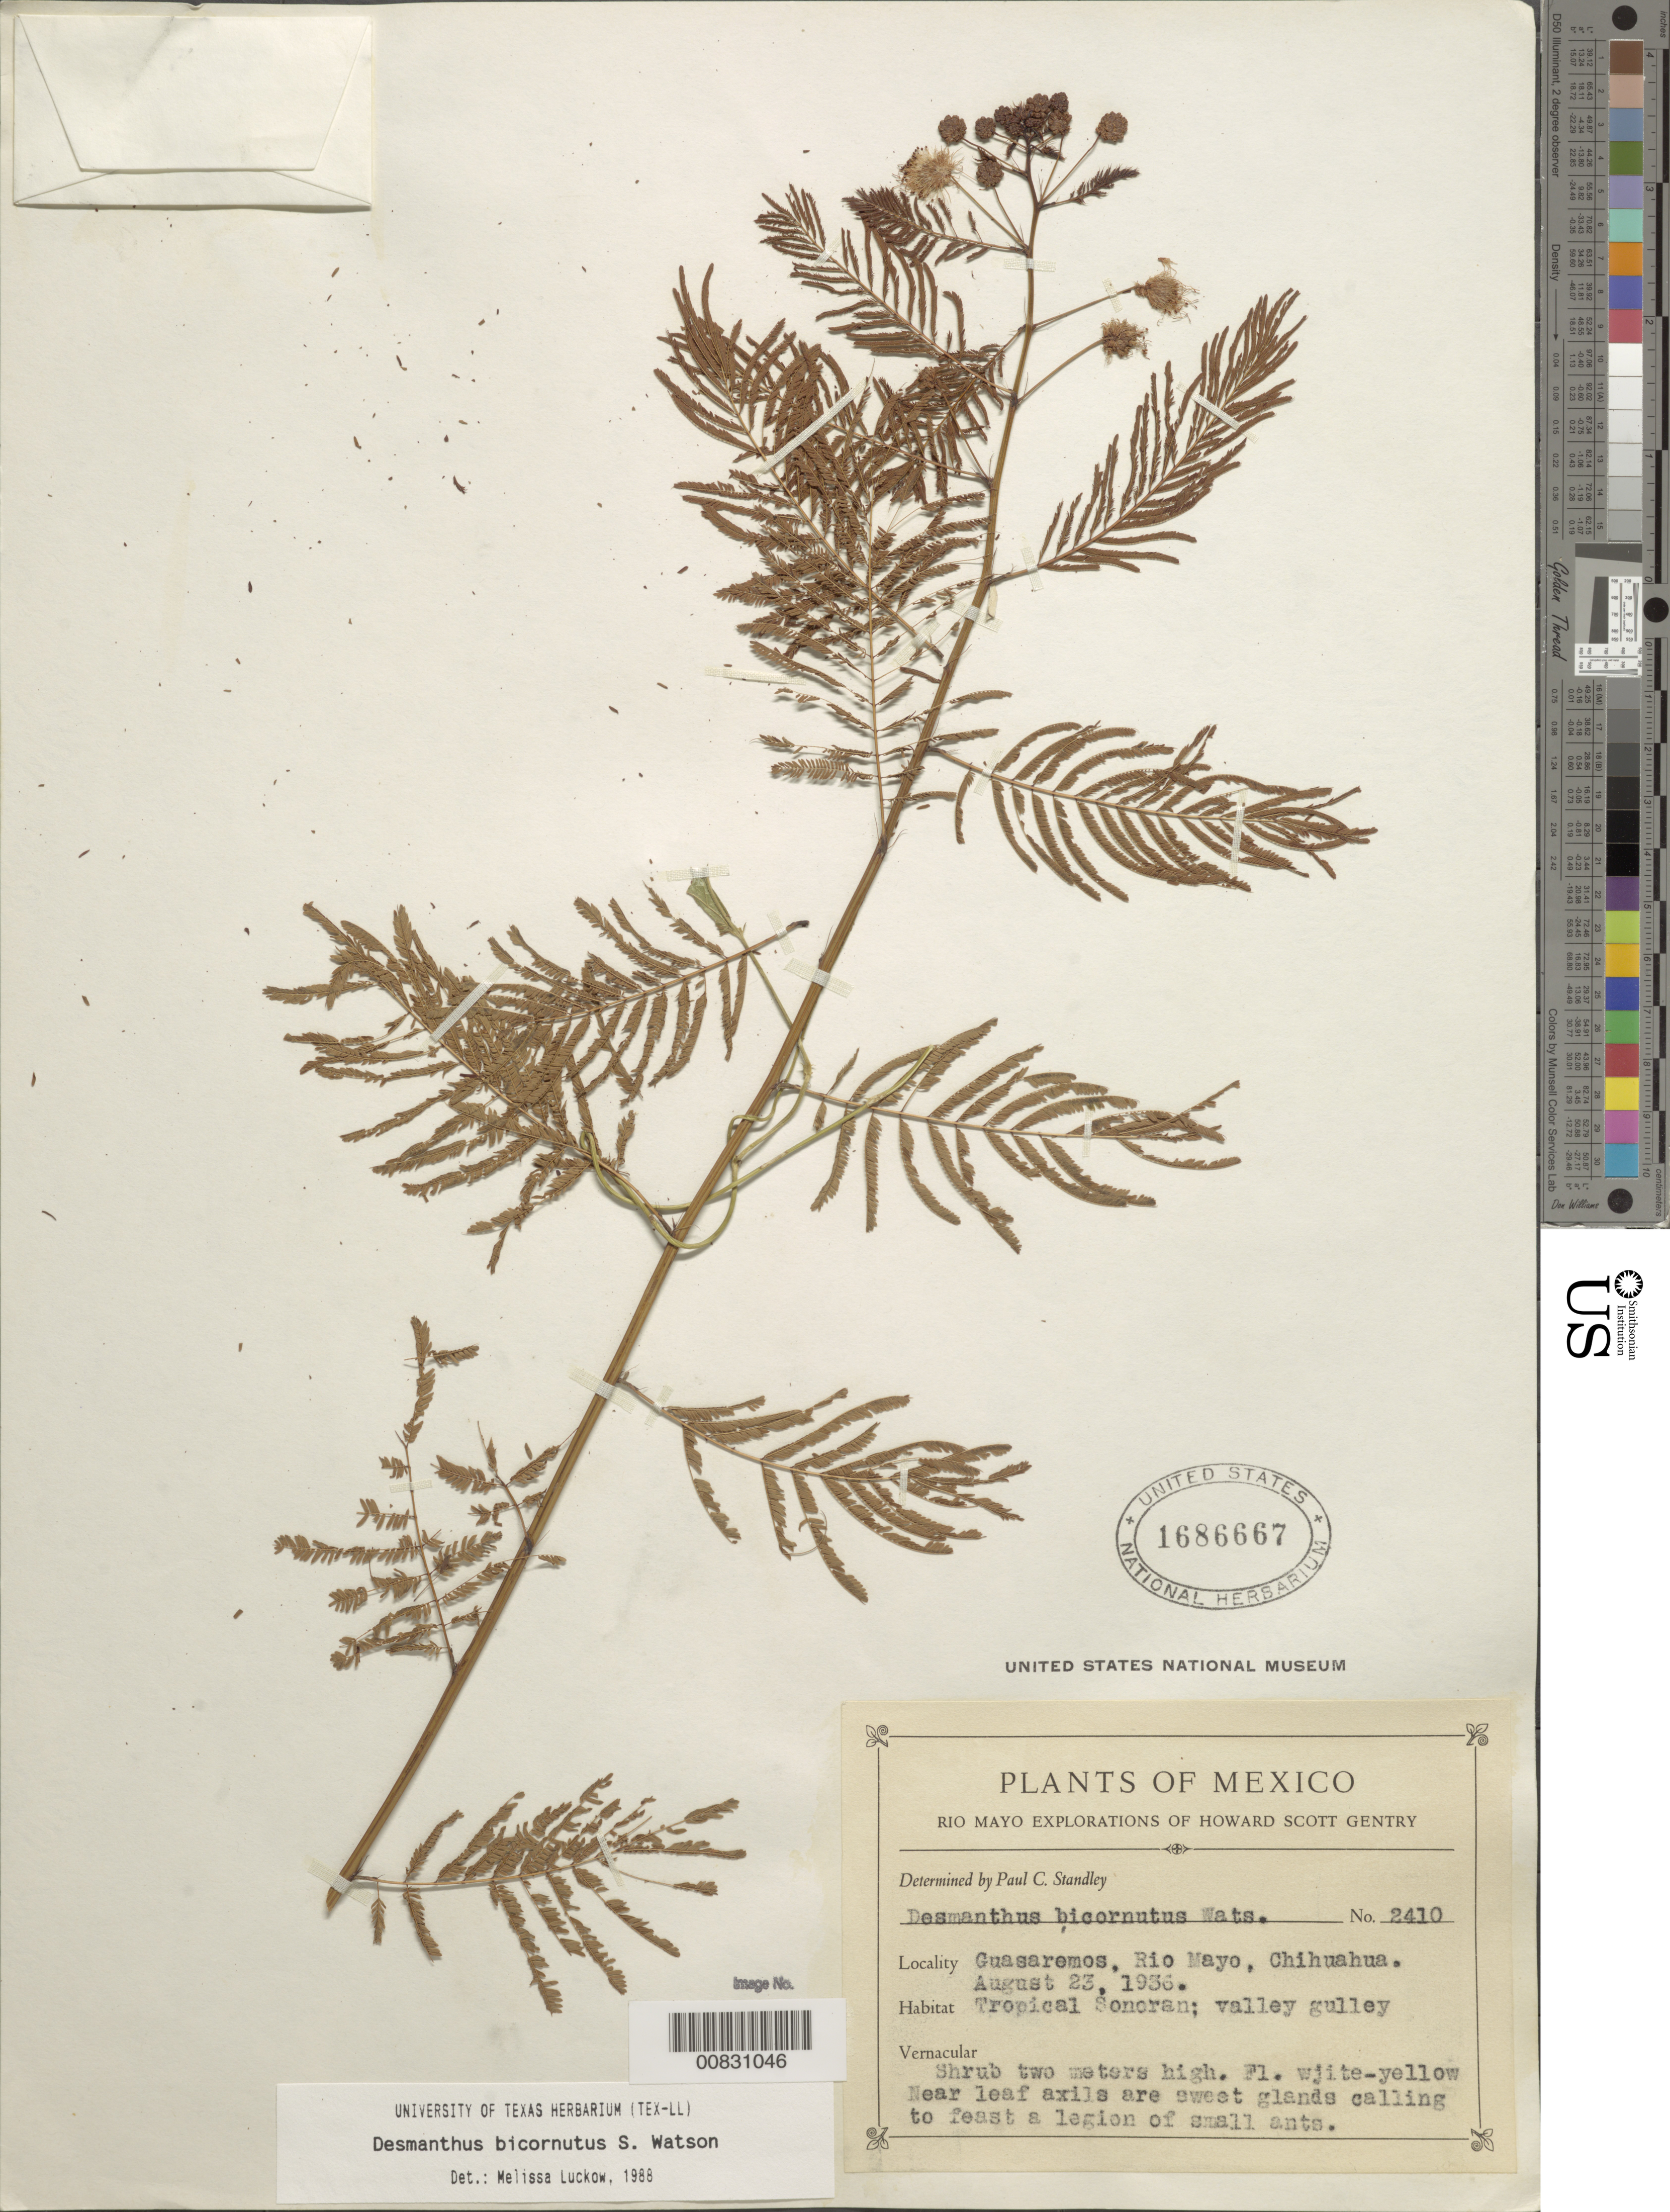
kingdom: Plantae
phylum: Tracheophyta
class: Magnoliopsida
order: Fabales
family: Fabaceae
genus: Desmanthus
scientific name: Desmanthus bicornutus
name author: S. Watson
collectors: H. S. Gentry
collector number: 2410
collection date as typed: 23 Aug 1936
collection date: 1936-08-23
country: Mexico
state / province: Chihuahua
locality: Guasaremos, Rio Mayo, Chihuahua.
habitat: Tropical Sonoran; Valley gulley.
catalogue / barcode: US 1686667